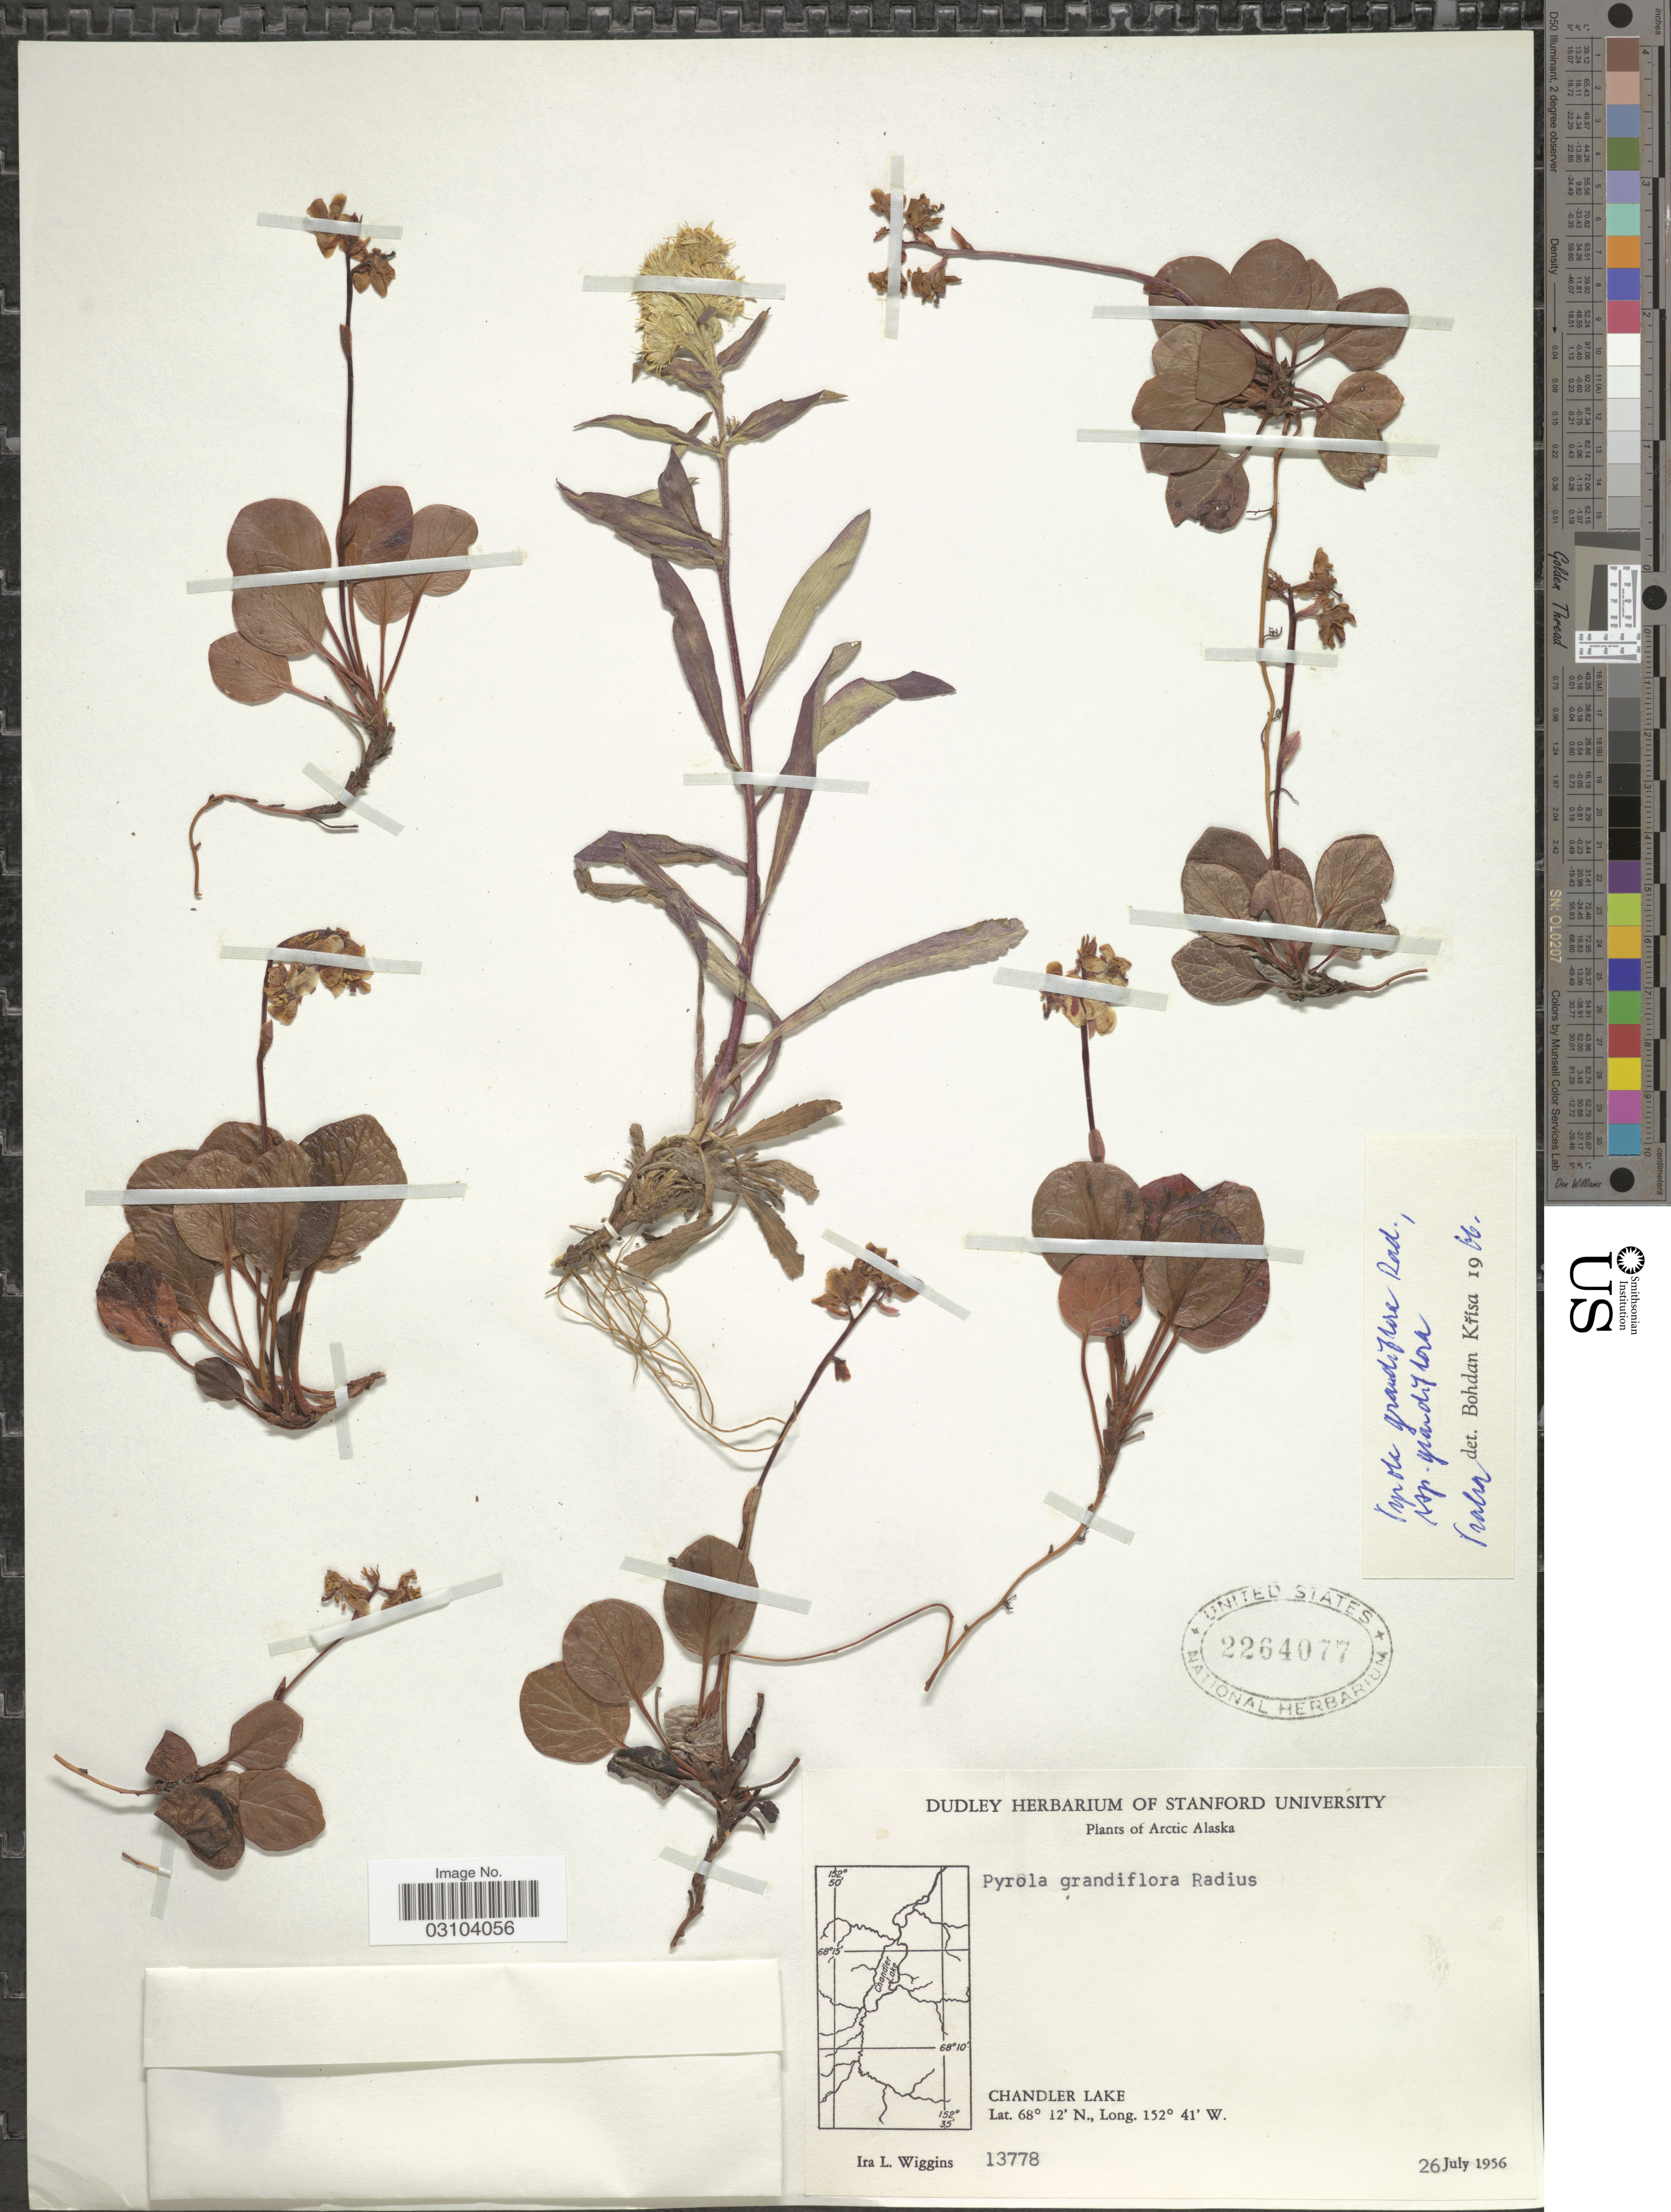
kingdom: Plantae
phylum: Tracheophyta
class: Magnoliopsida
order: Ericales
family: Ericaceae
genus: Pyrola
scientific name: Pyrola grandiflora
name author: Radius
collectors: I. L. Wiggins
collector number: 13778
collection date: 1956-07-26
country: United States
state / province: Alaska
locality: Arctic Alaska. Chandler Lake.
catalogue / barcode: US 2264077